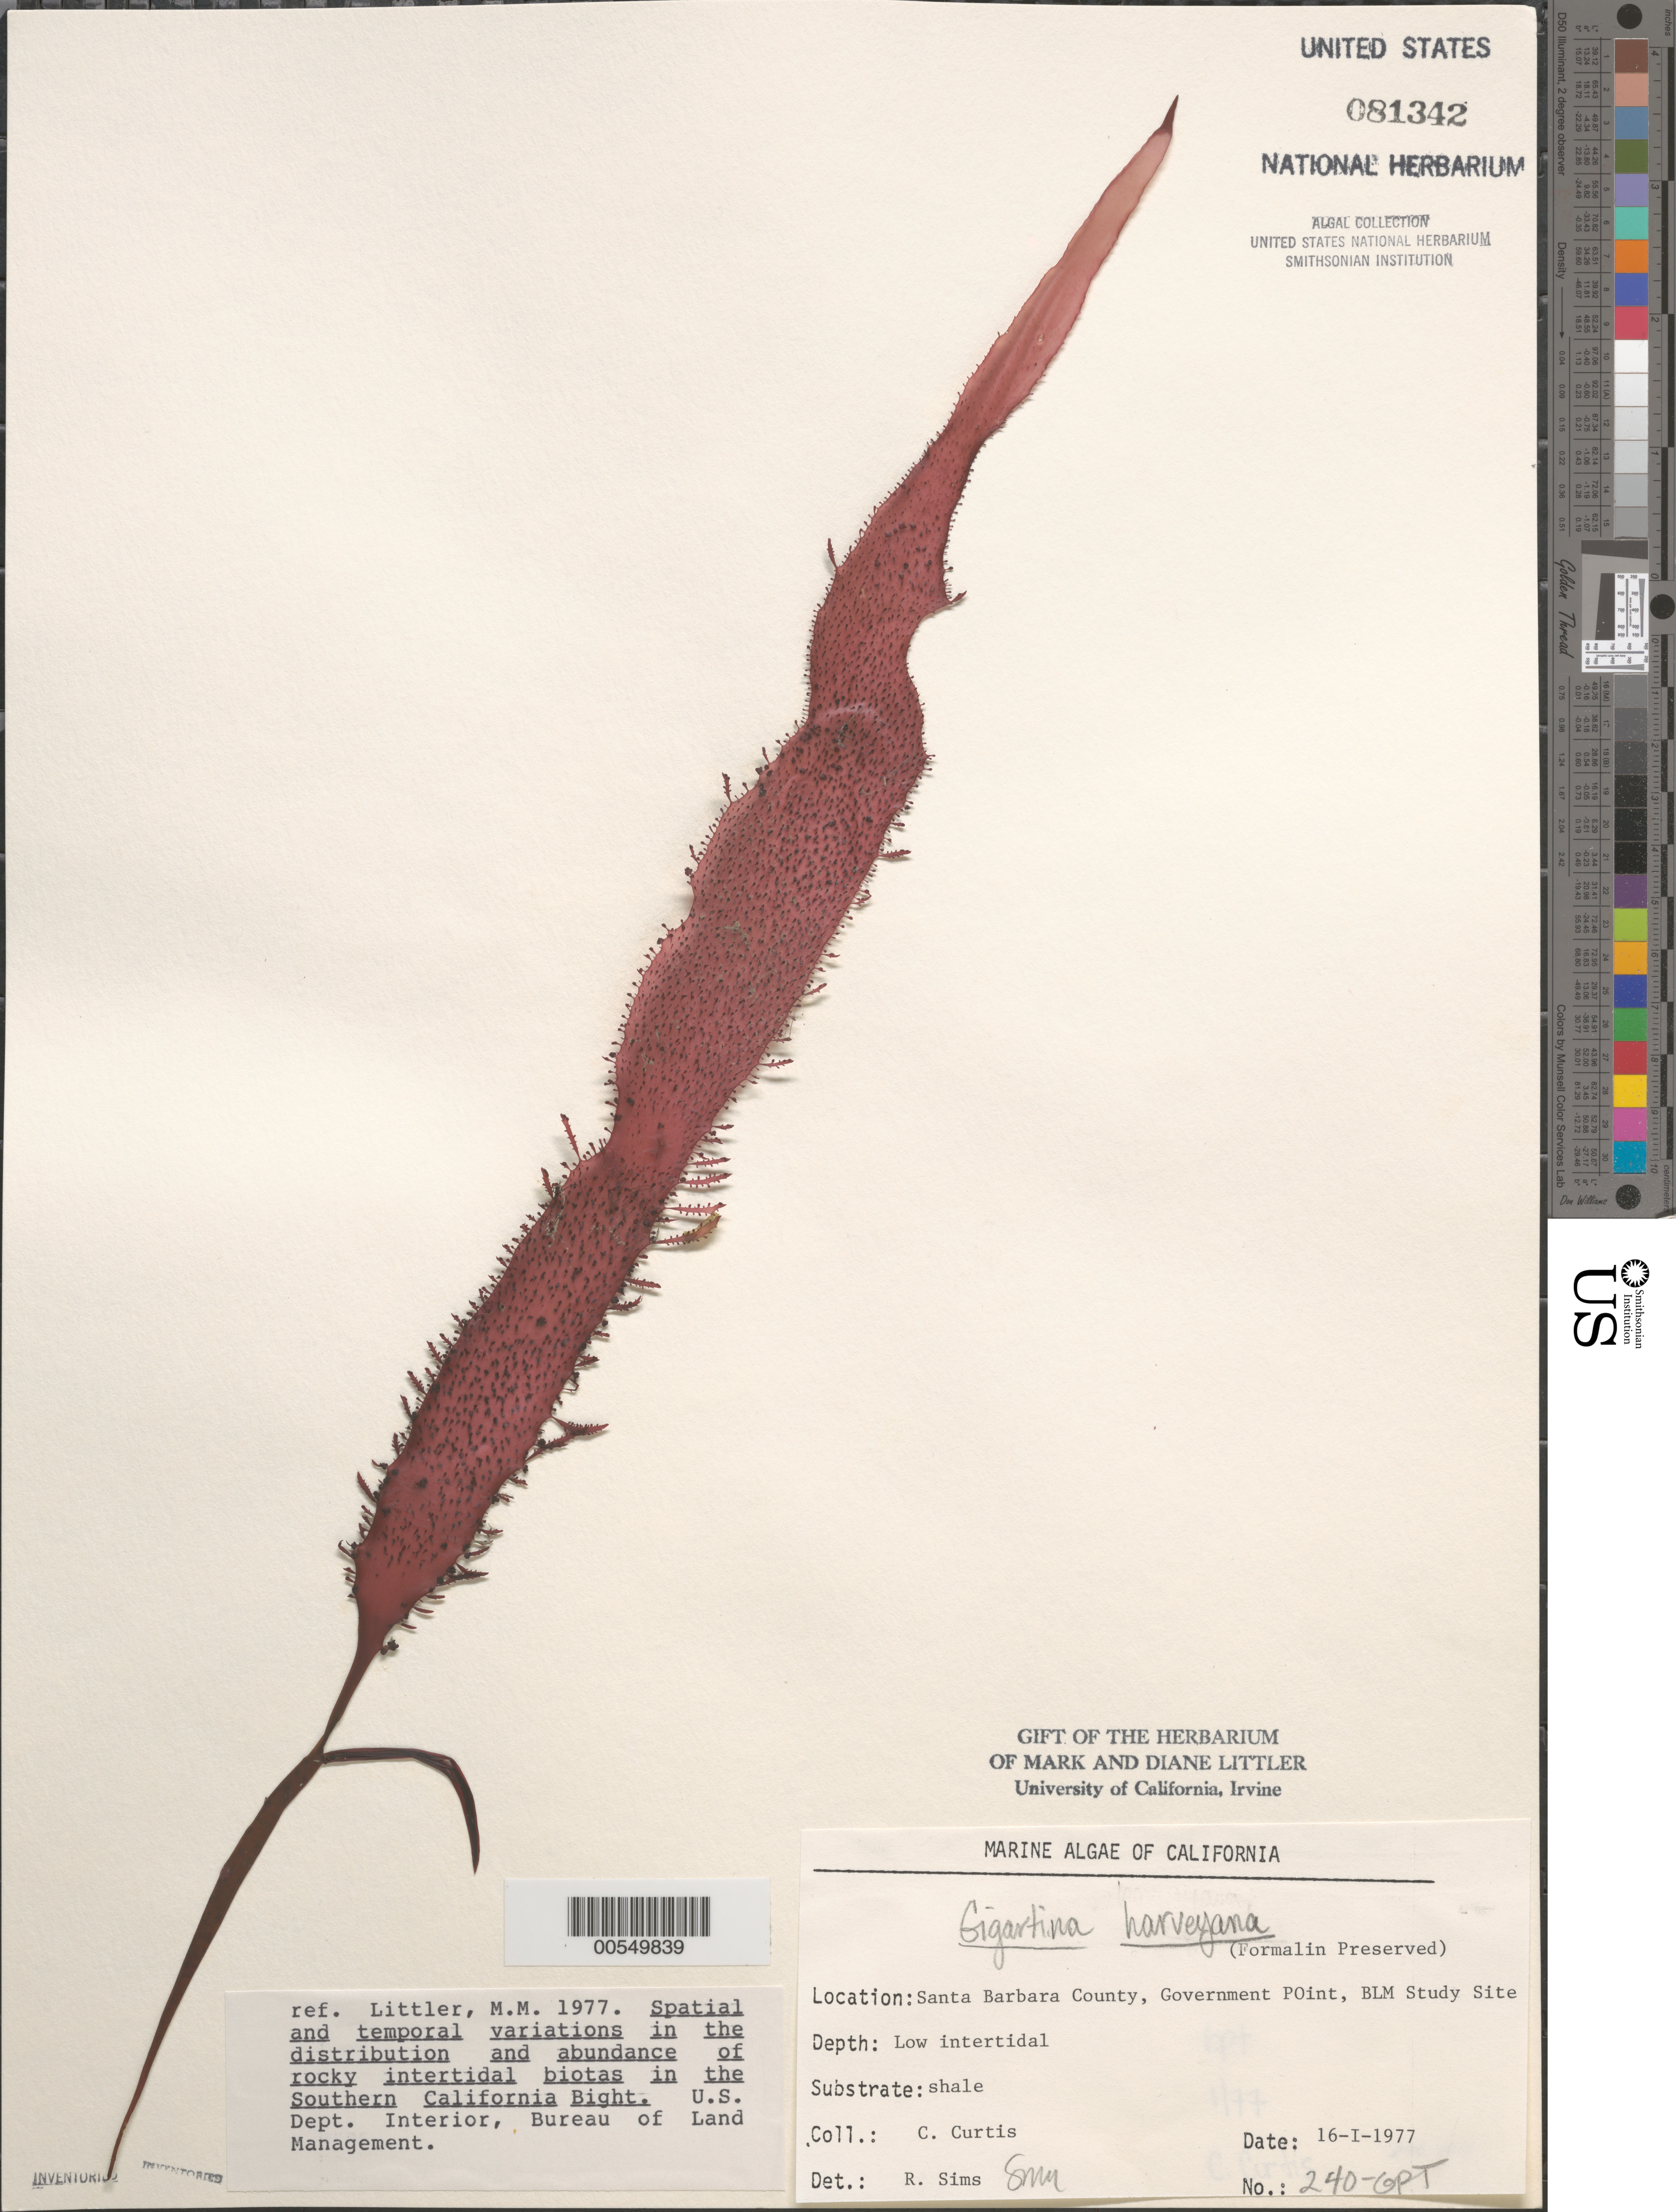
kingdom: Plantae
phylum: Rhodophyta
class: Florideophyceae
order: Gigartinales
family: Gigartinaceae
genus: Chondracanthus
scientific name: Chondracanthus harveyanus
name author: (Kütz.) Guiry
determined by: Algae name updating Project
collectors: C. Curtis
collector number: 240-gpt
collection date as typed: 16 Jan 1977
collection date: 1977-01-16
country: United States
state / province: California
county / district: Santa Barbara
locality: Government Point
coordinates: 34 26'31"N, 120 24'06"W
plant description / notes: BLM-SOCALBIGHT Rocky Intertidal Survey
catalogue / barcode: US 81342